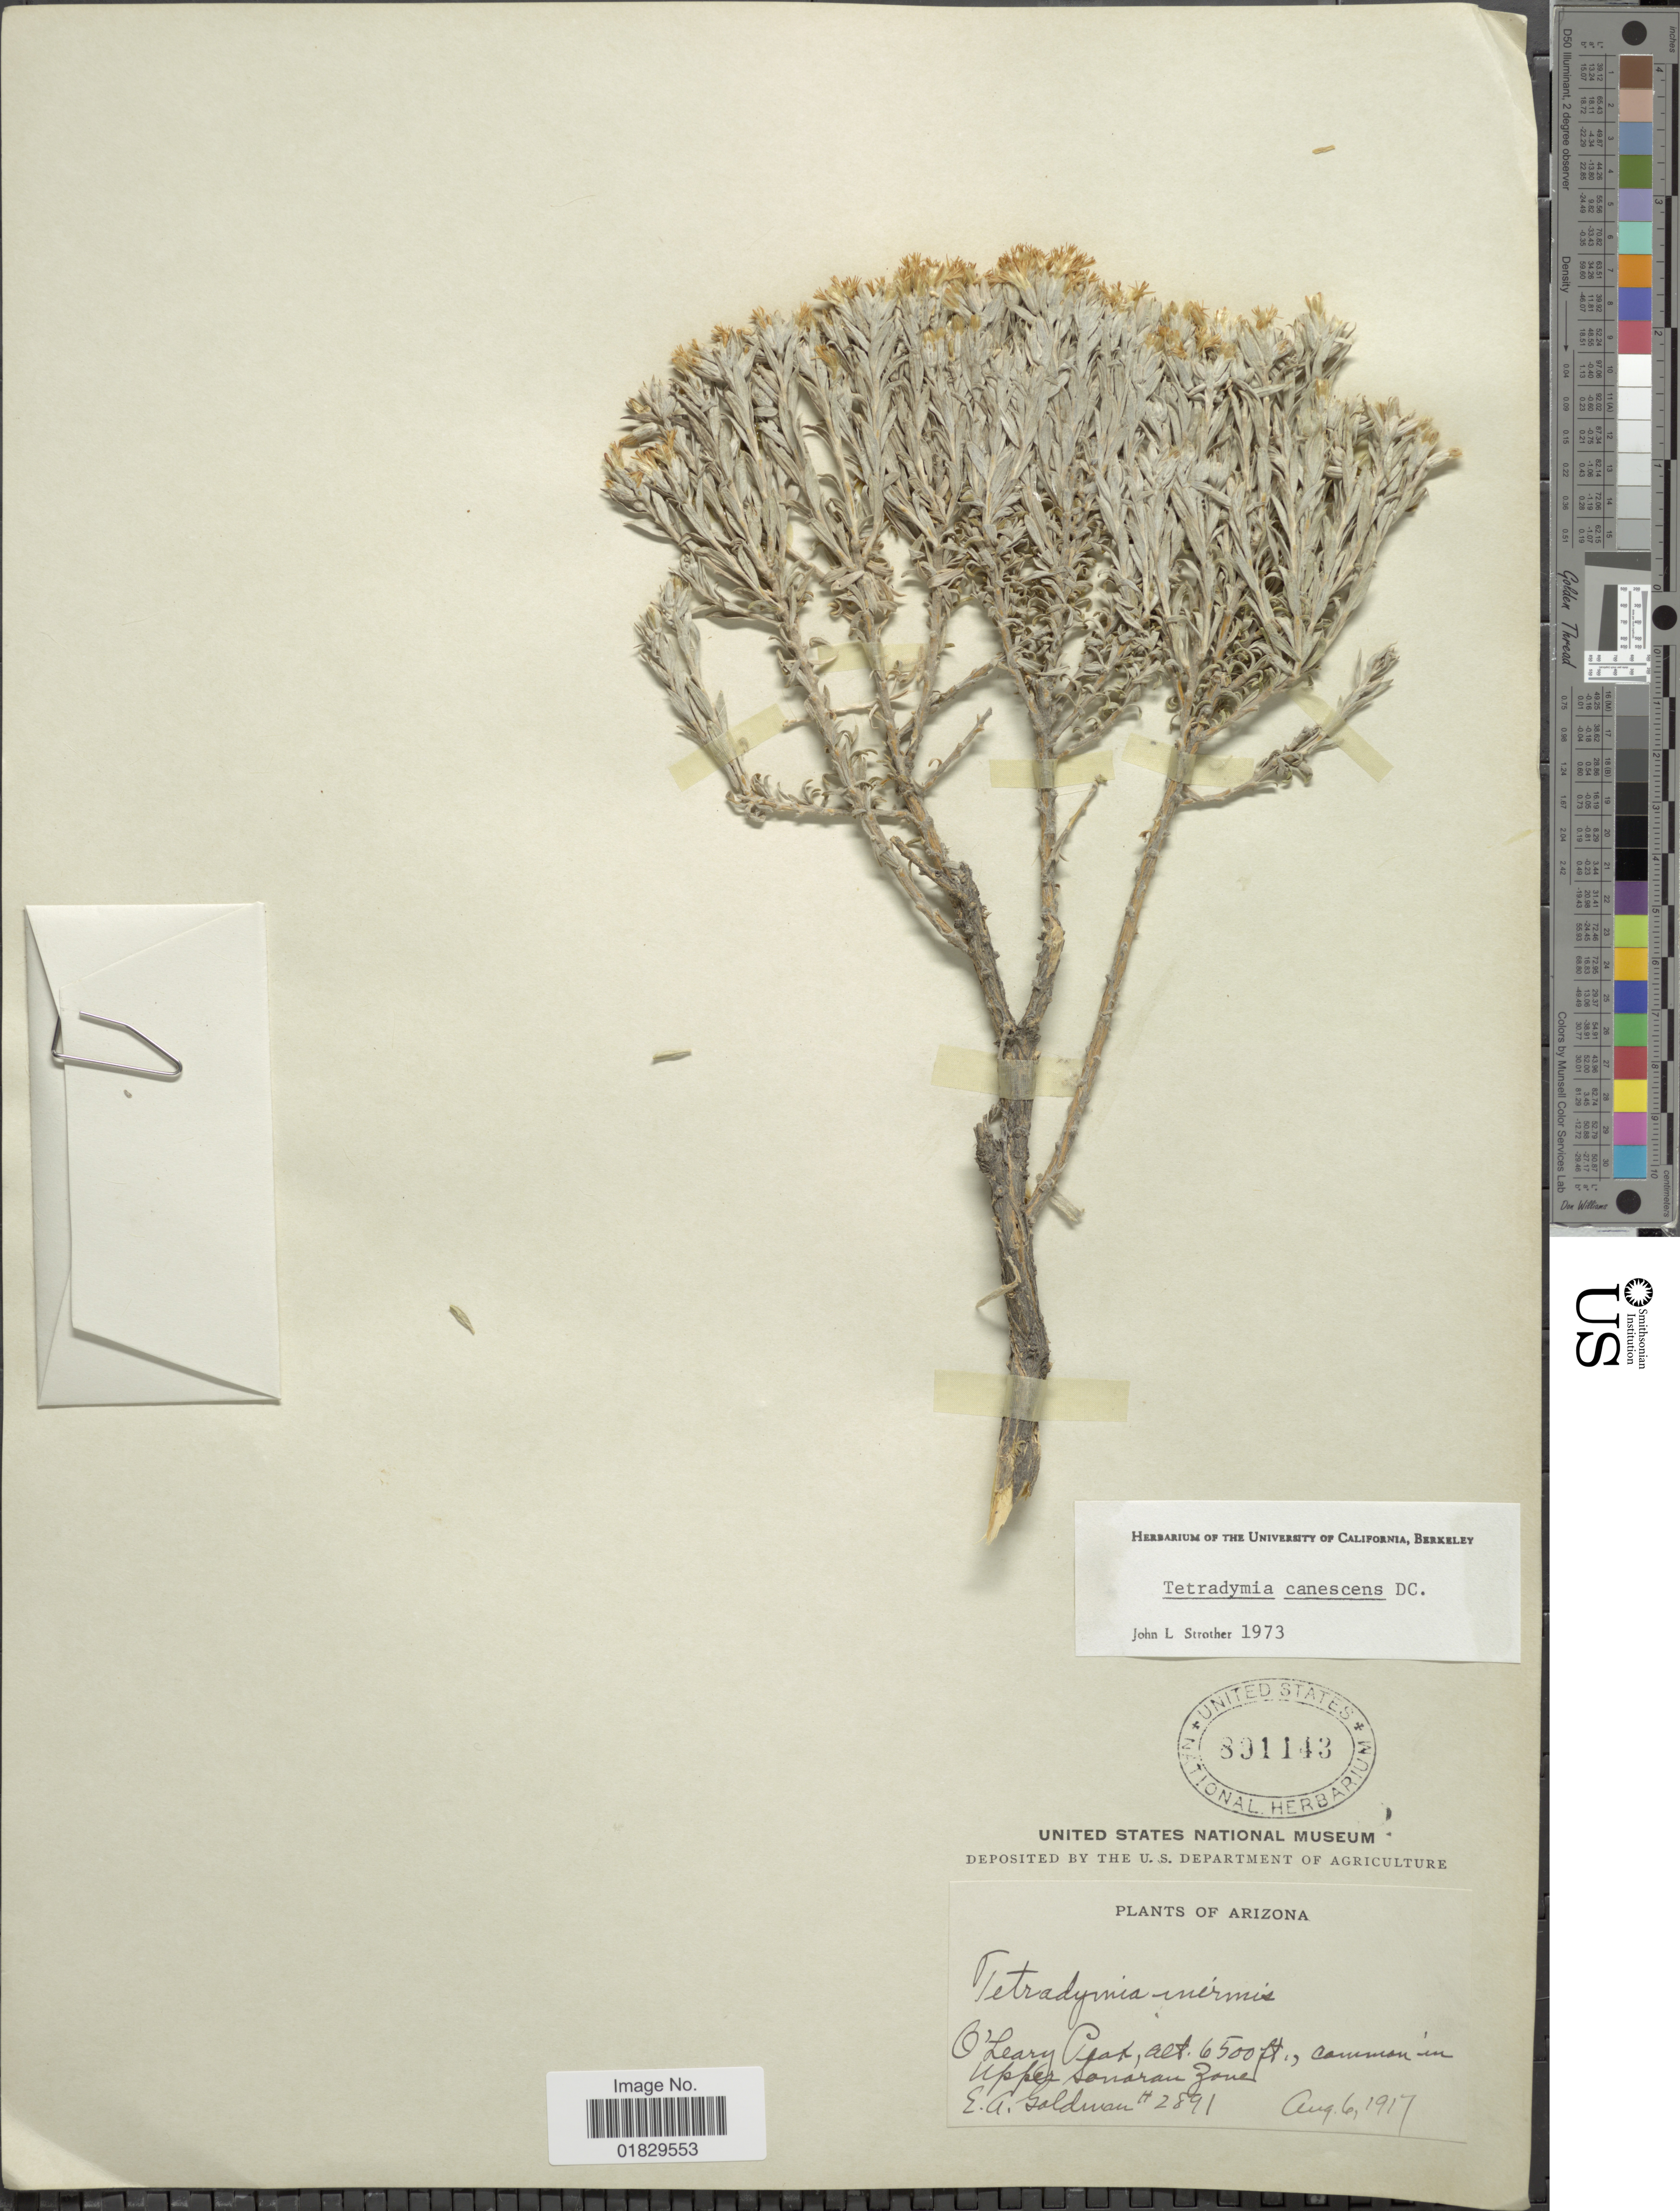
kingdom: Plantae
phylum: Tracheophyta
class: Magnoliopsida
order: Asterales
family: Asteraceae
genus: Tetradymia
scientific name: Tetradymia canescens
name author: DC.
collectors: E. A. Goldman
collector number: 2891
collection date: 1917-08-06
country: United States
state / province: Arizona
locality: O'; Leary Peak, common in Upper Sonoran Zone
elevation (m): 1981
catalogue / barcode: US 891143